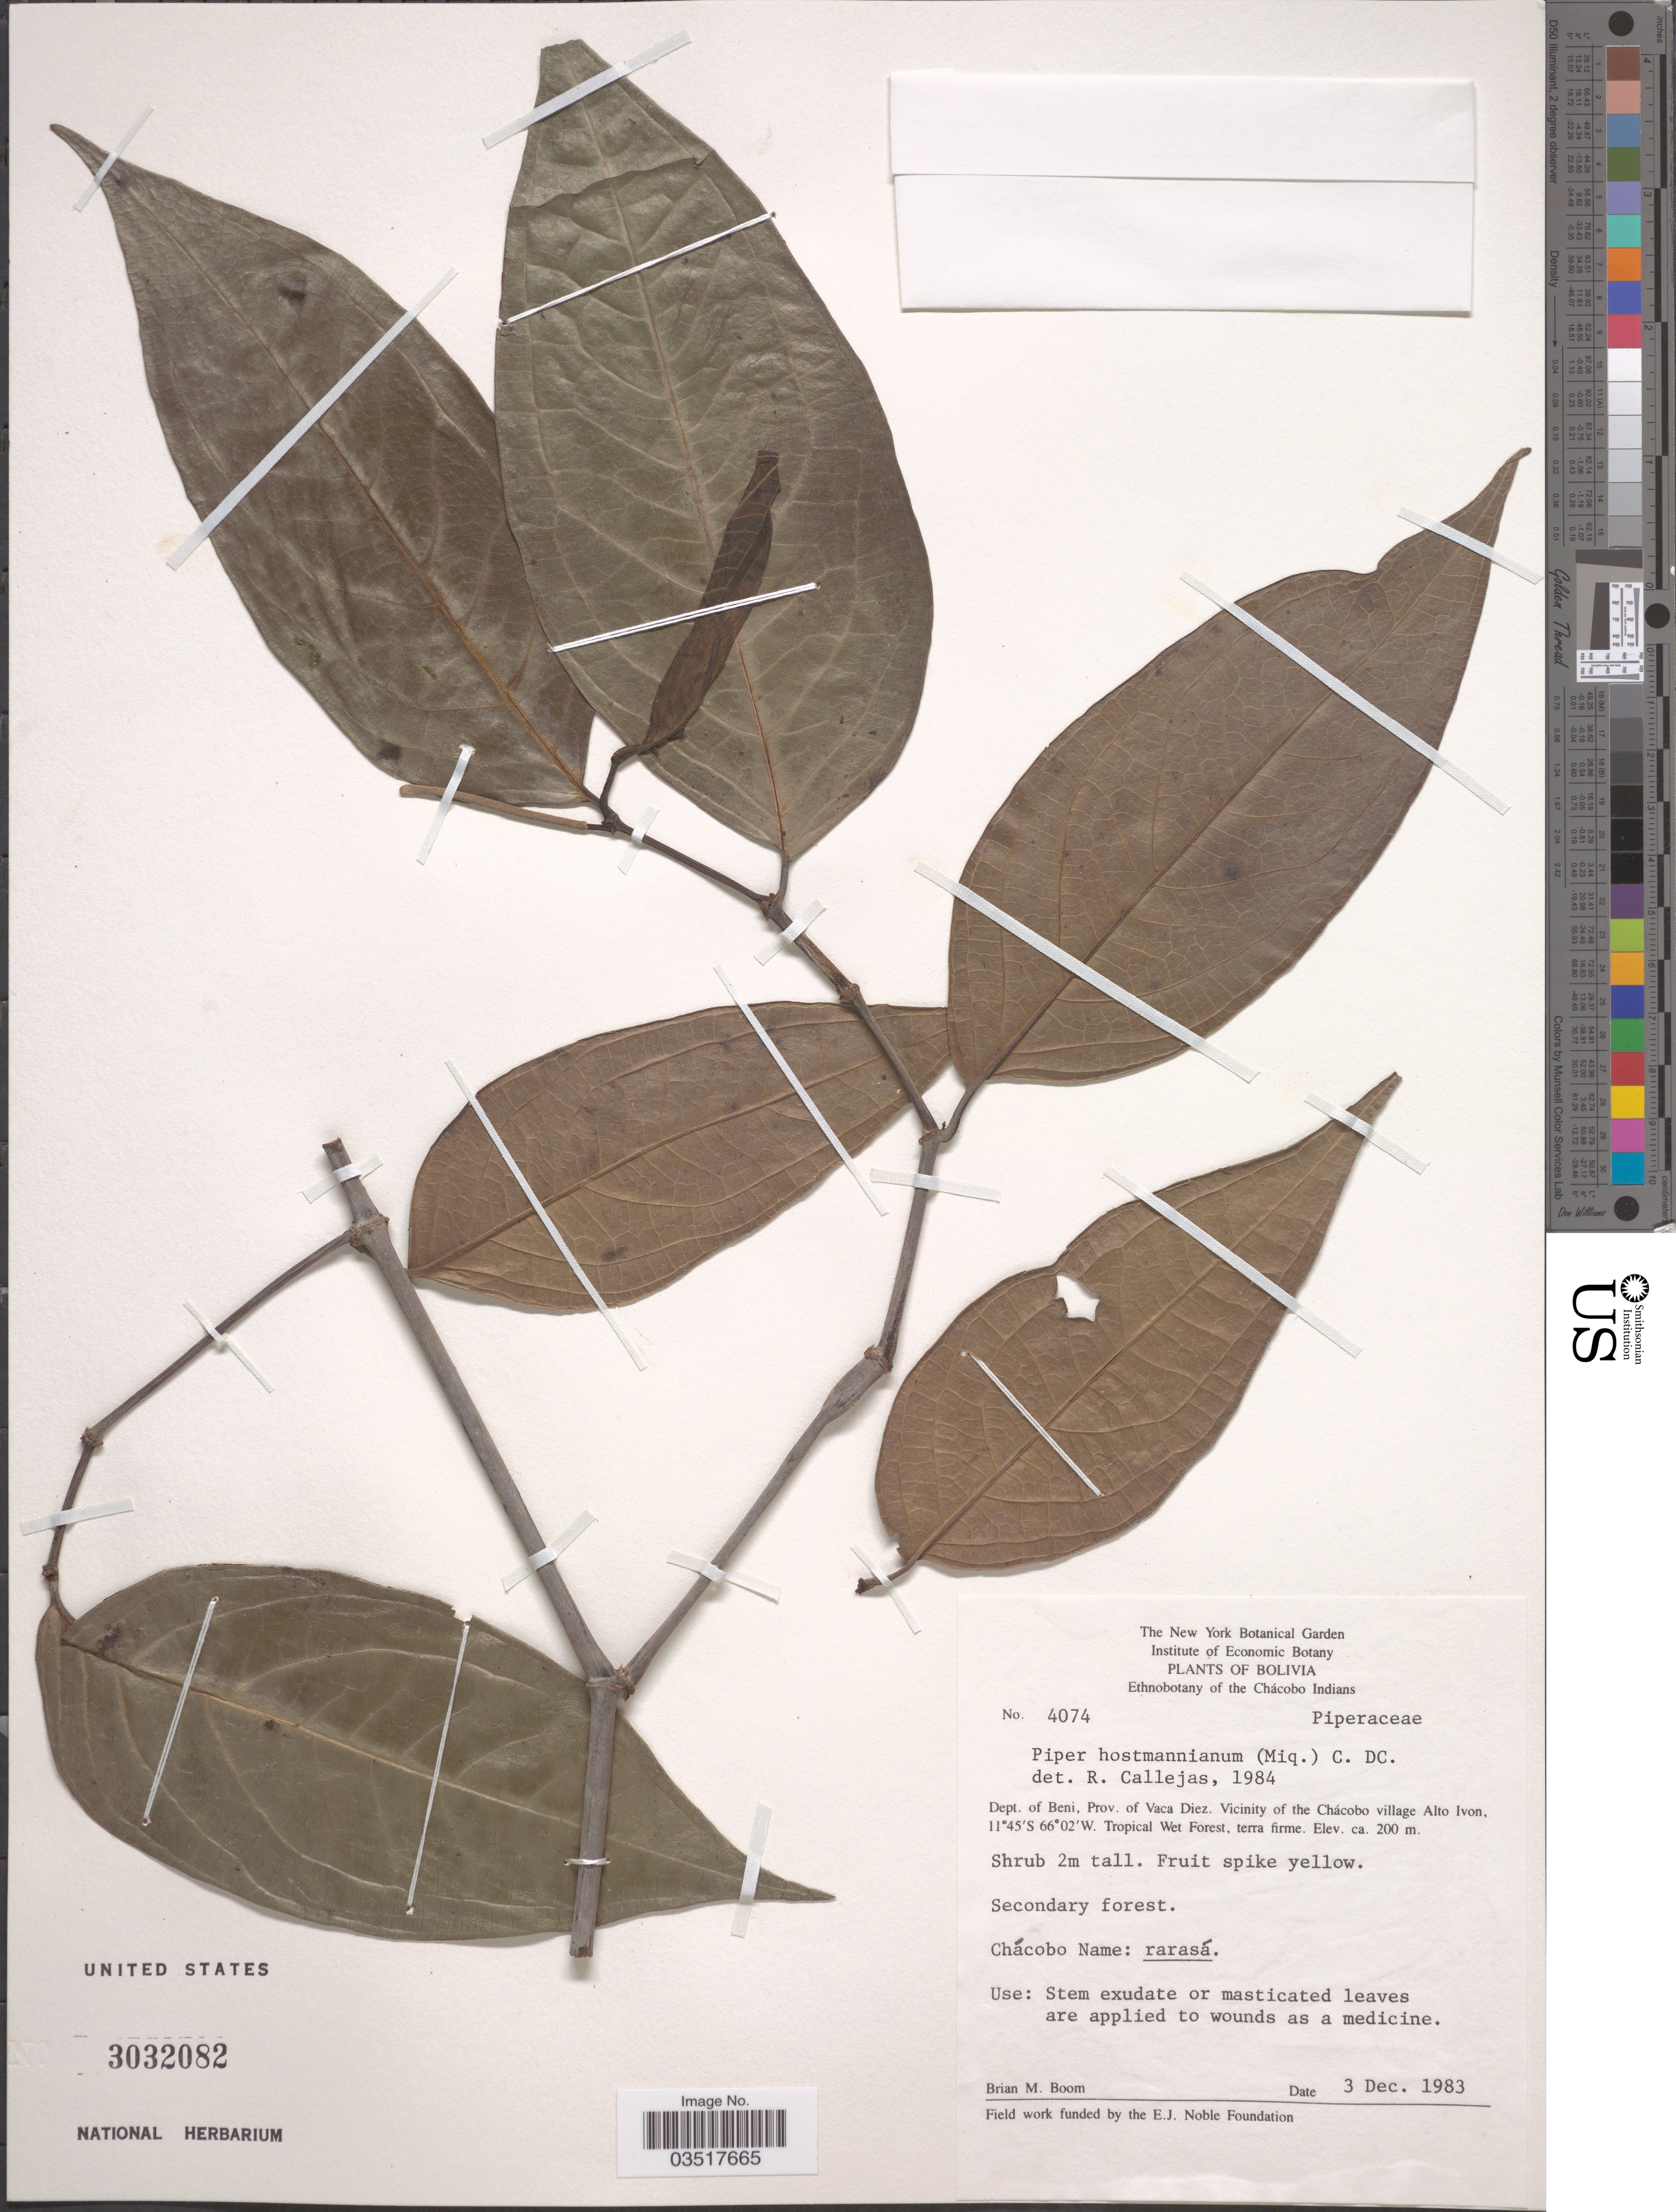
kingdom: Plantae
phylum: Tracheophyta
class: Magnoliopsida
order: Piperales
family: Piperaceae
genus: Piper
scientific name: Piper hostmannianum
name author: (Miq.) C. DC.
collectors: B. M. Boom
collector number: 4074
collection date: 1983-12-03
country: Bolivia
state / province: Beni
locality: Dept. of Beni, Prov. of Vaca Diez. Vicinity of the Chácobo village Alto Ivon.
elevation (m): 200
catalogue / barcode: US 3032082